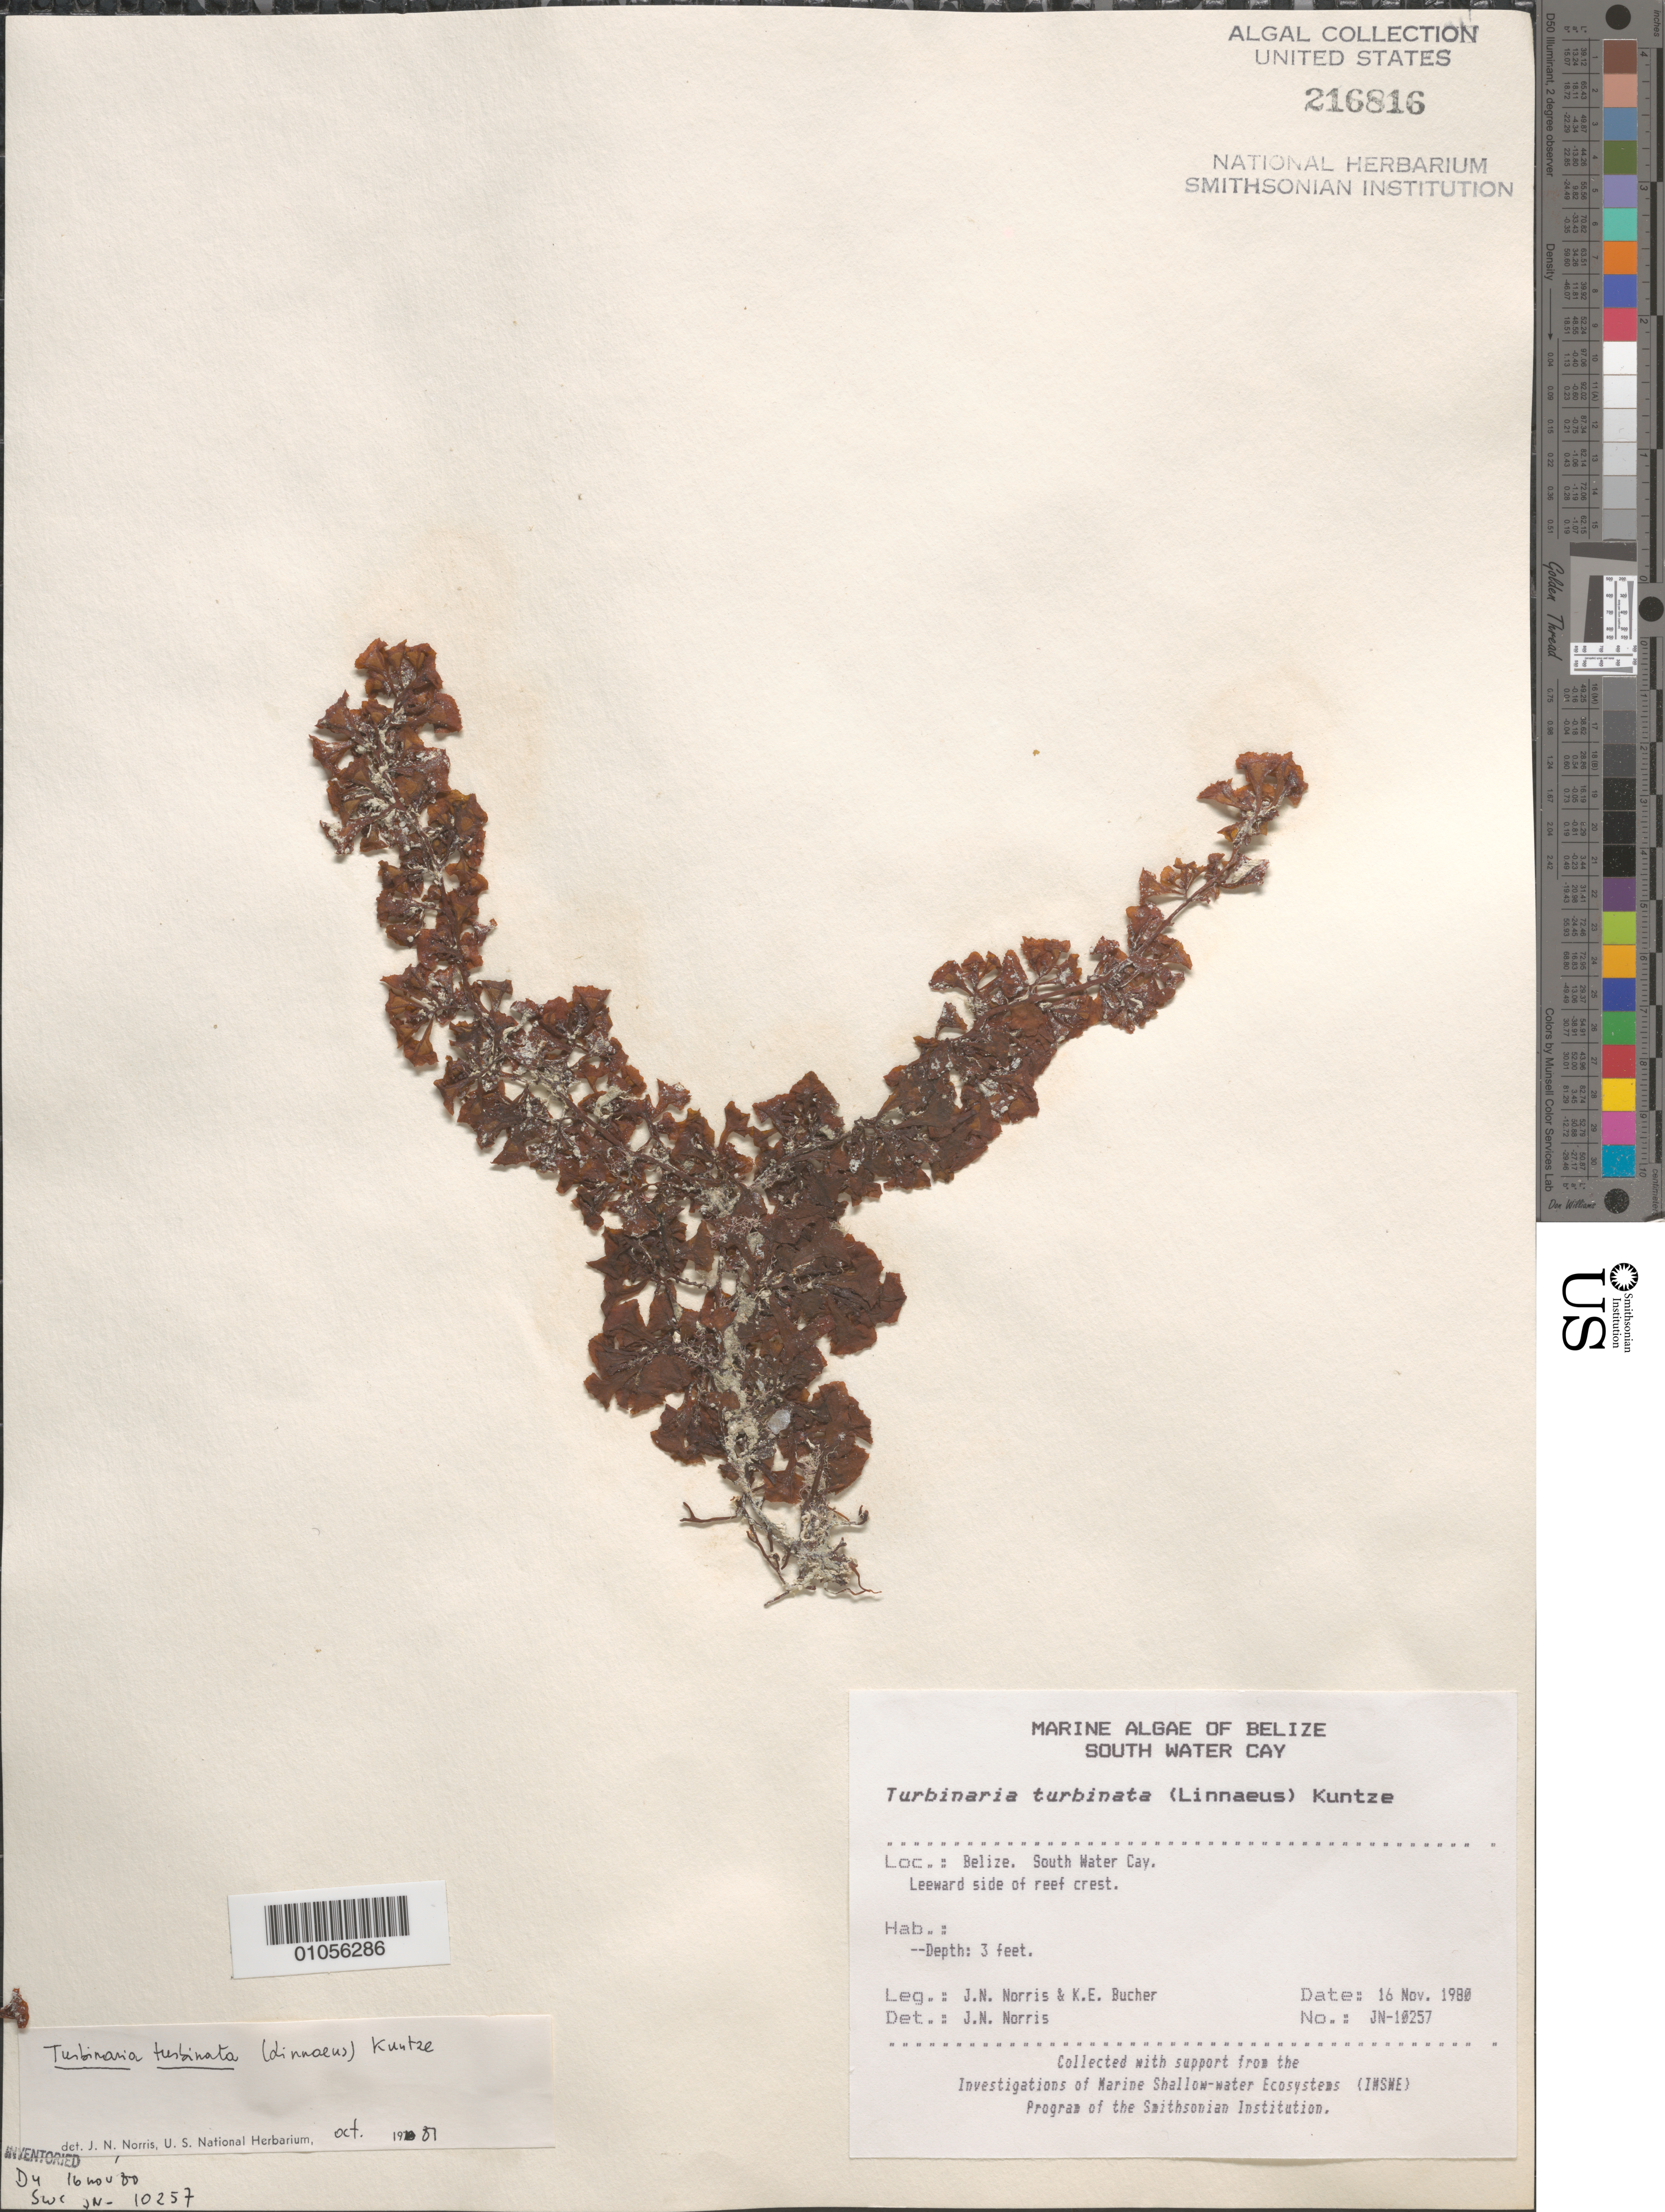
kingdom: Chromista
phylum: Ochrophyta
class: Phaeophyceae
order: Fucales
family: Sargassaceae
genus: Turbinaria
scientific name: Turbinaria turbinata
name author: (L.) Kuntze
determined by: Norris, James N.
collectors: J. N. Norris & K. E. Bucher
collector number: JN-10257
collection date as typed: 16 Nov 1980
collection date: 1980-11-16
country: Belize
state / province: Stann Creek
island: South Water Cay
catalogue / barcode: US 216816